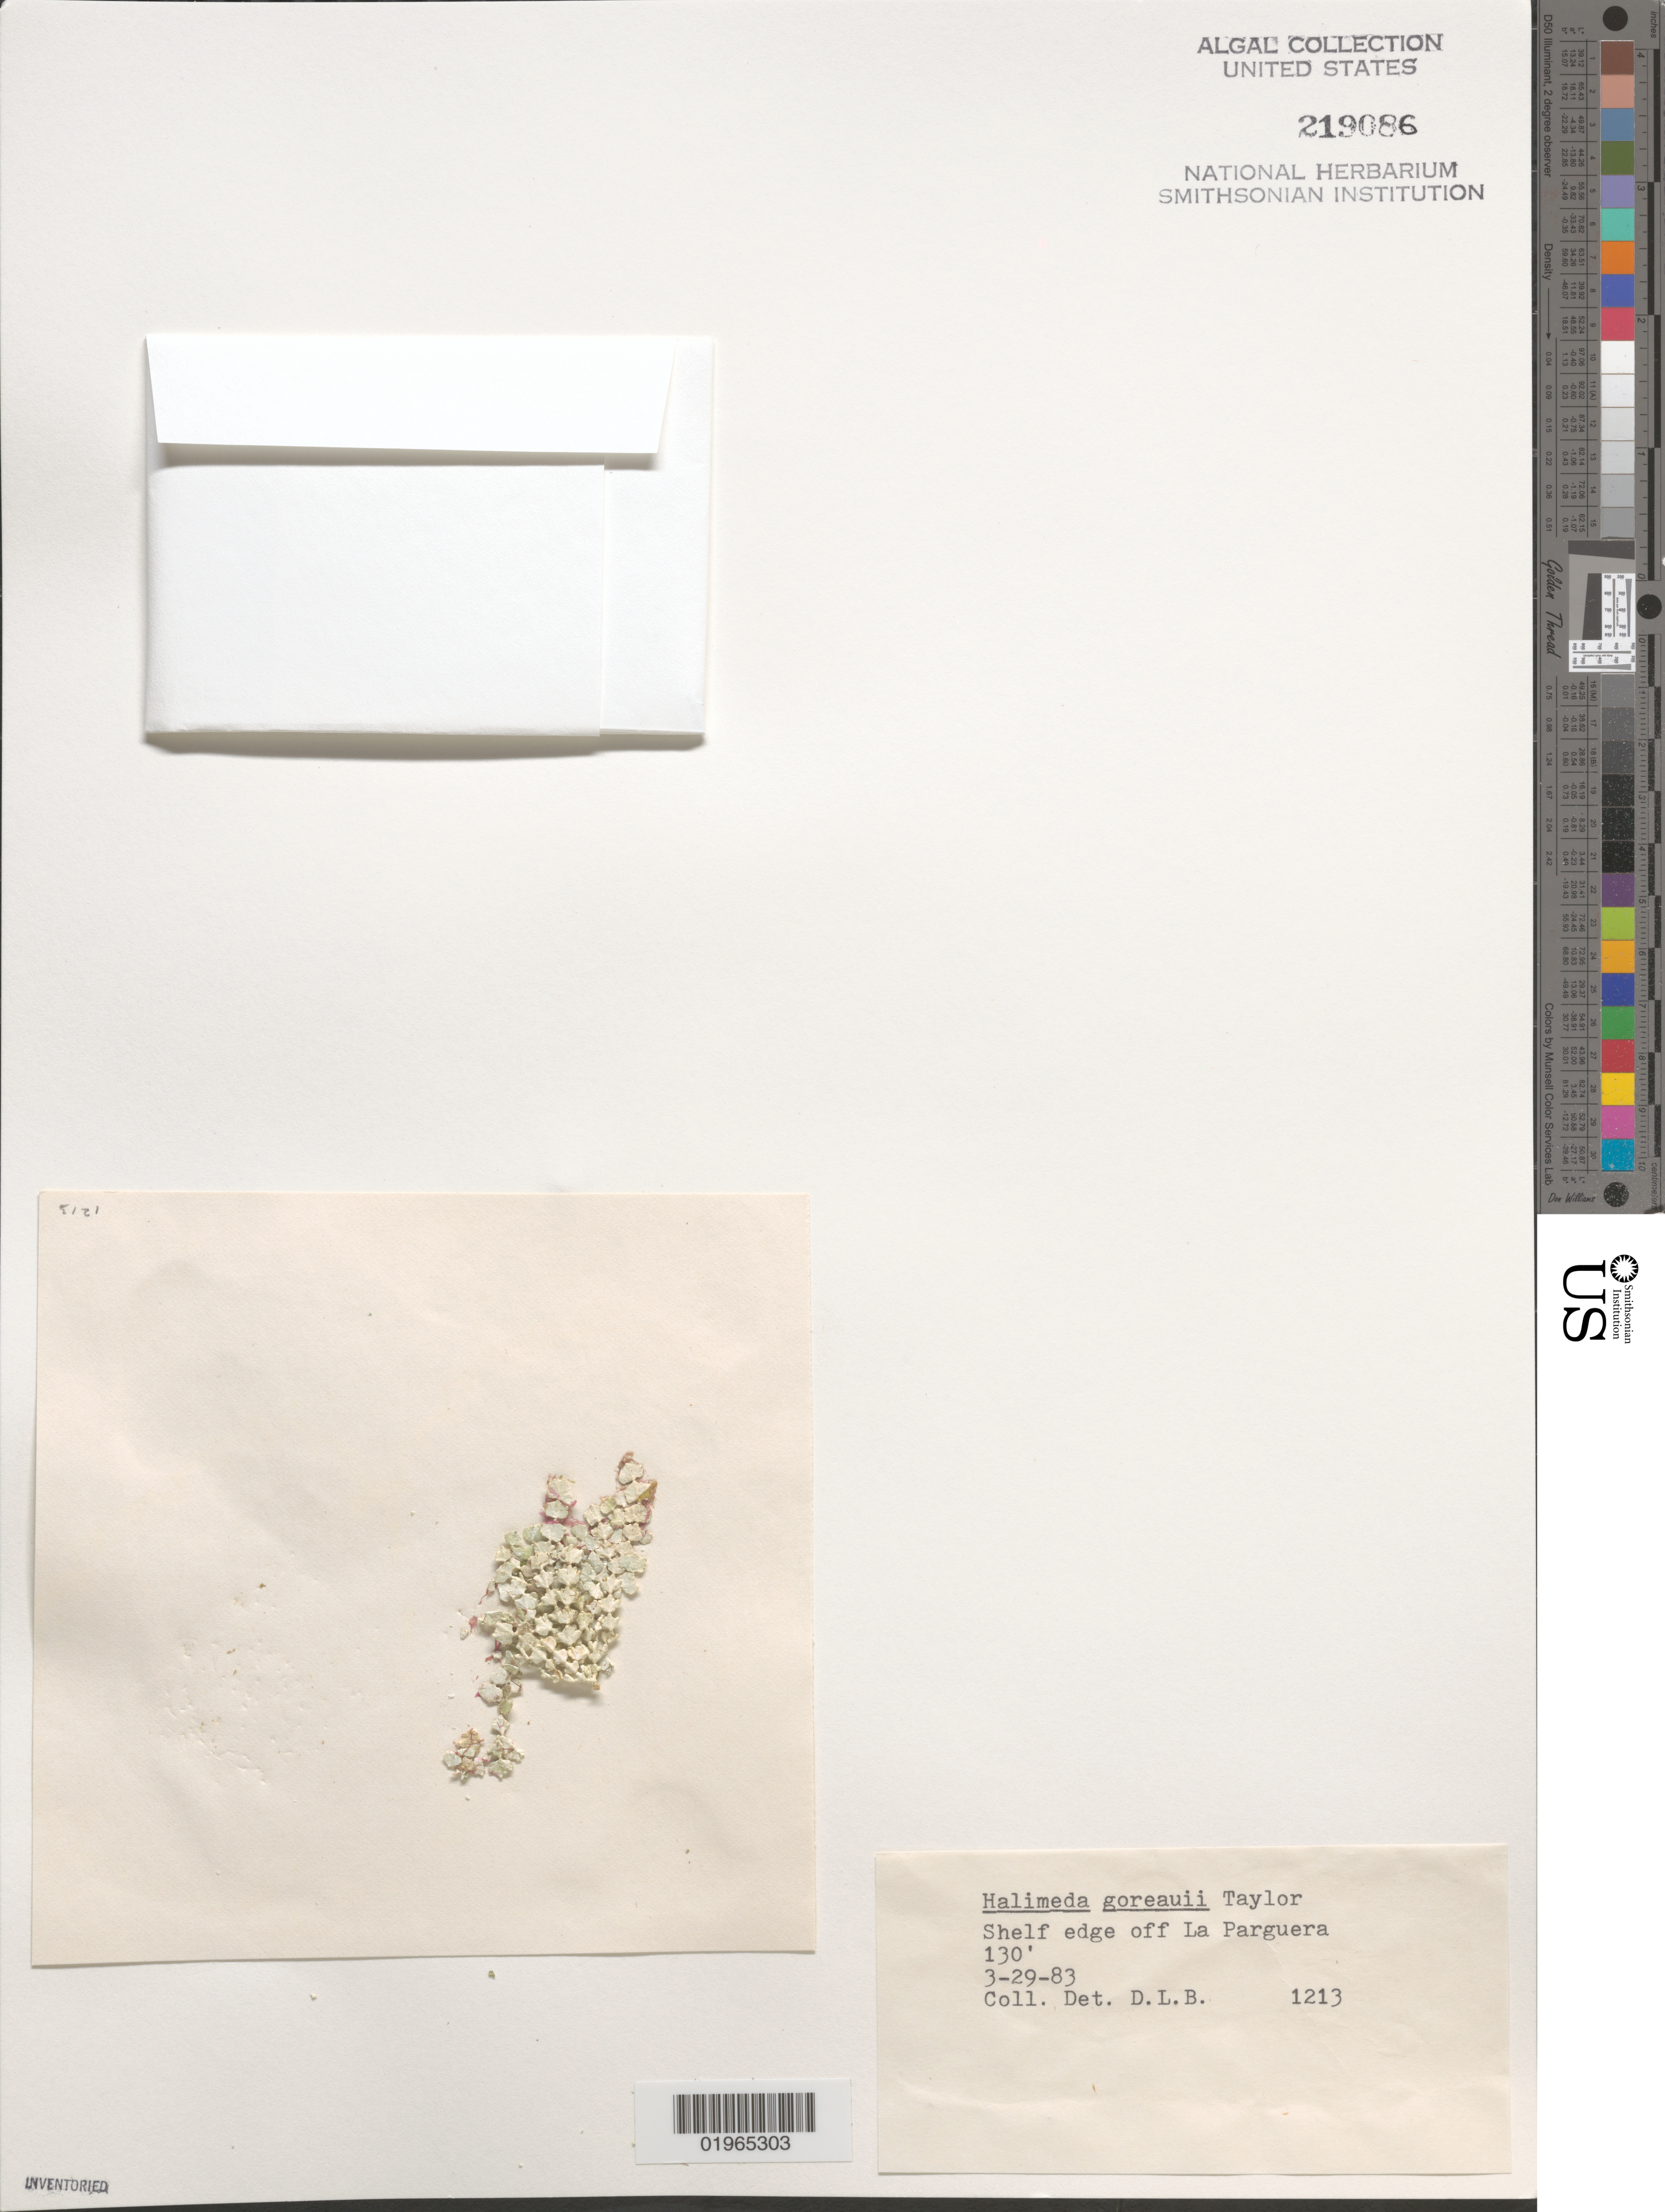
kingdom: Plantae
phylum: Chlorophyta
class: Ulvophyceae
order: Bryopsidales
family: Halimedaceae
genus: Halimeda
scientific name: Halimeda goreaui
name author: W.R. Taylor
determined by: Ballantine, D. L.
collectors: D.L. Ballantine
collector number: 1213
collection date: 1983-03-29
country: Puerto Rico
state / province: Lajas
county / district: La Parguera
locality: Shelf edge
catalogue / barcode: US 219086